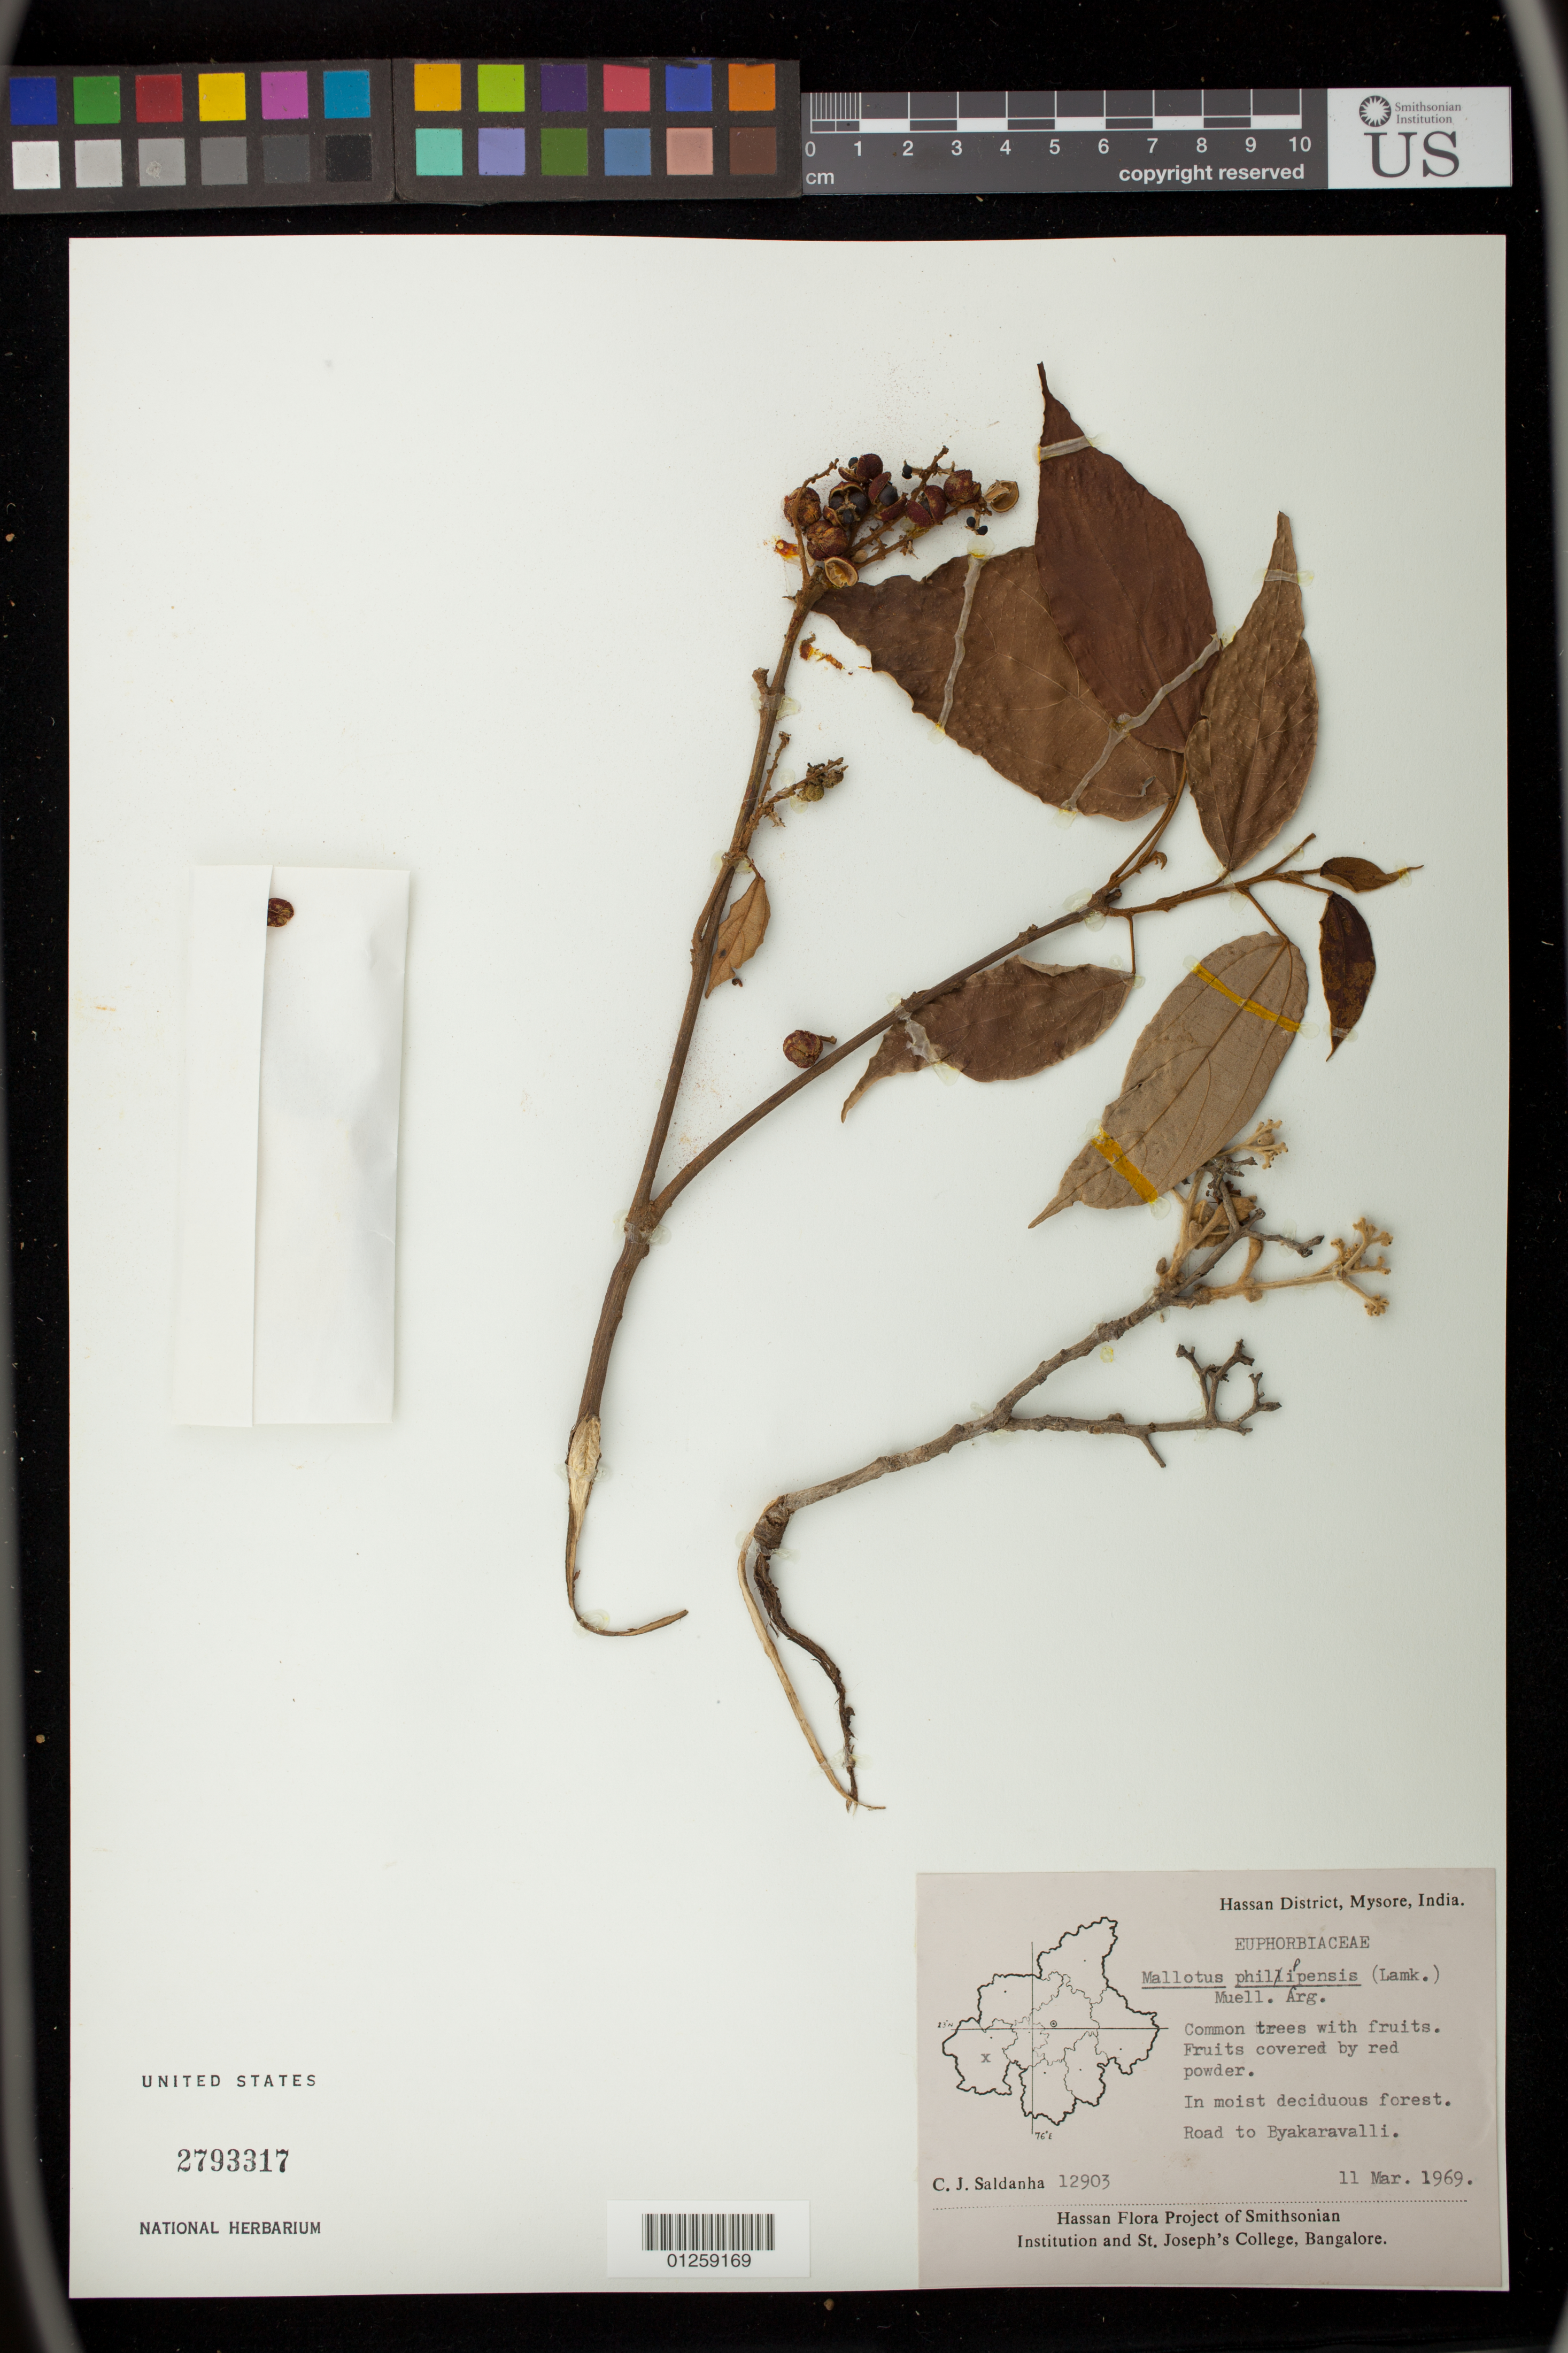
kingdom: Plantae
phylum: Tracheophyta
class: Magnoliopsida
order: Malpighiales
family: Euphorbiaceae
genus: Mallotus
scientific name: Mallotus philippensis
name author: (Lam.) Müll. Arg.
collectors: C. J. Saldanha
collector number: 12903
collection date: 1969-03-11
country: India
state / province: Karnataka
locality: Hassan District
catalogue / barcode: US 2793317